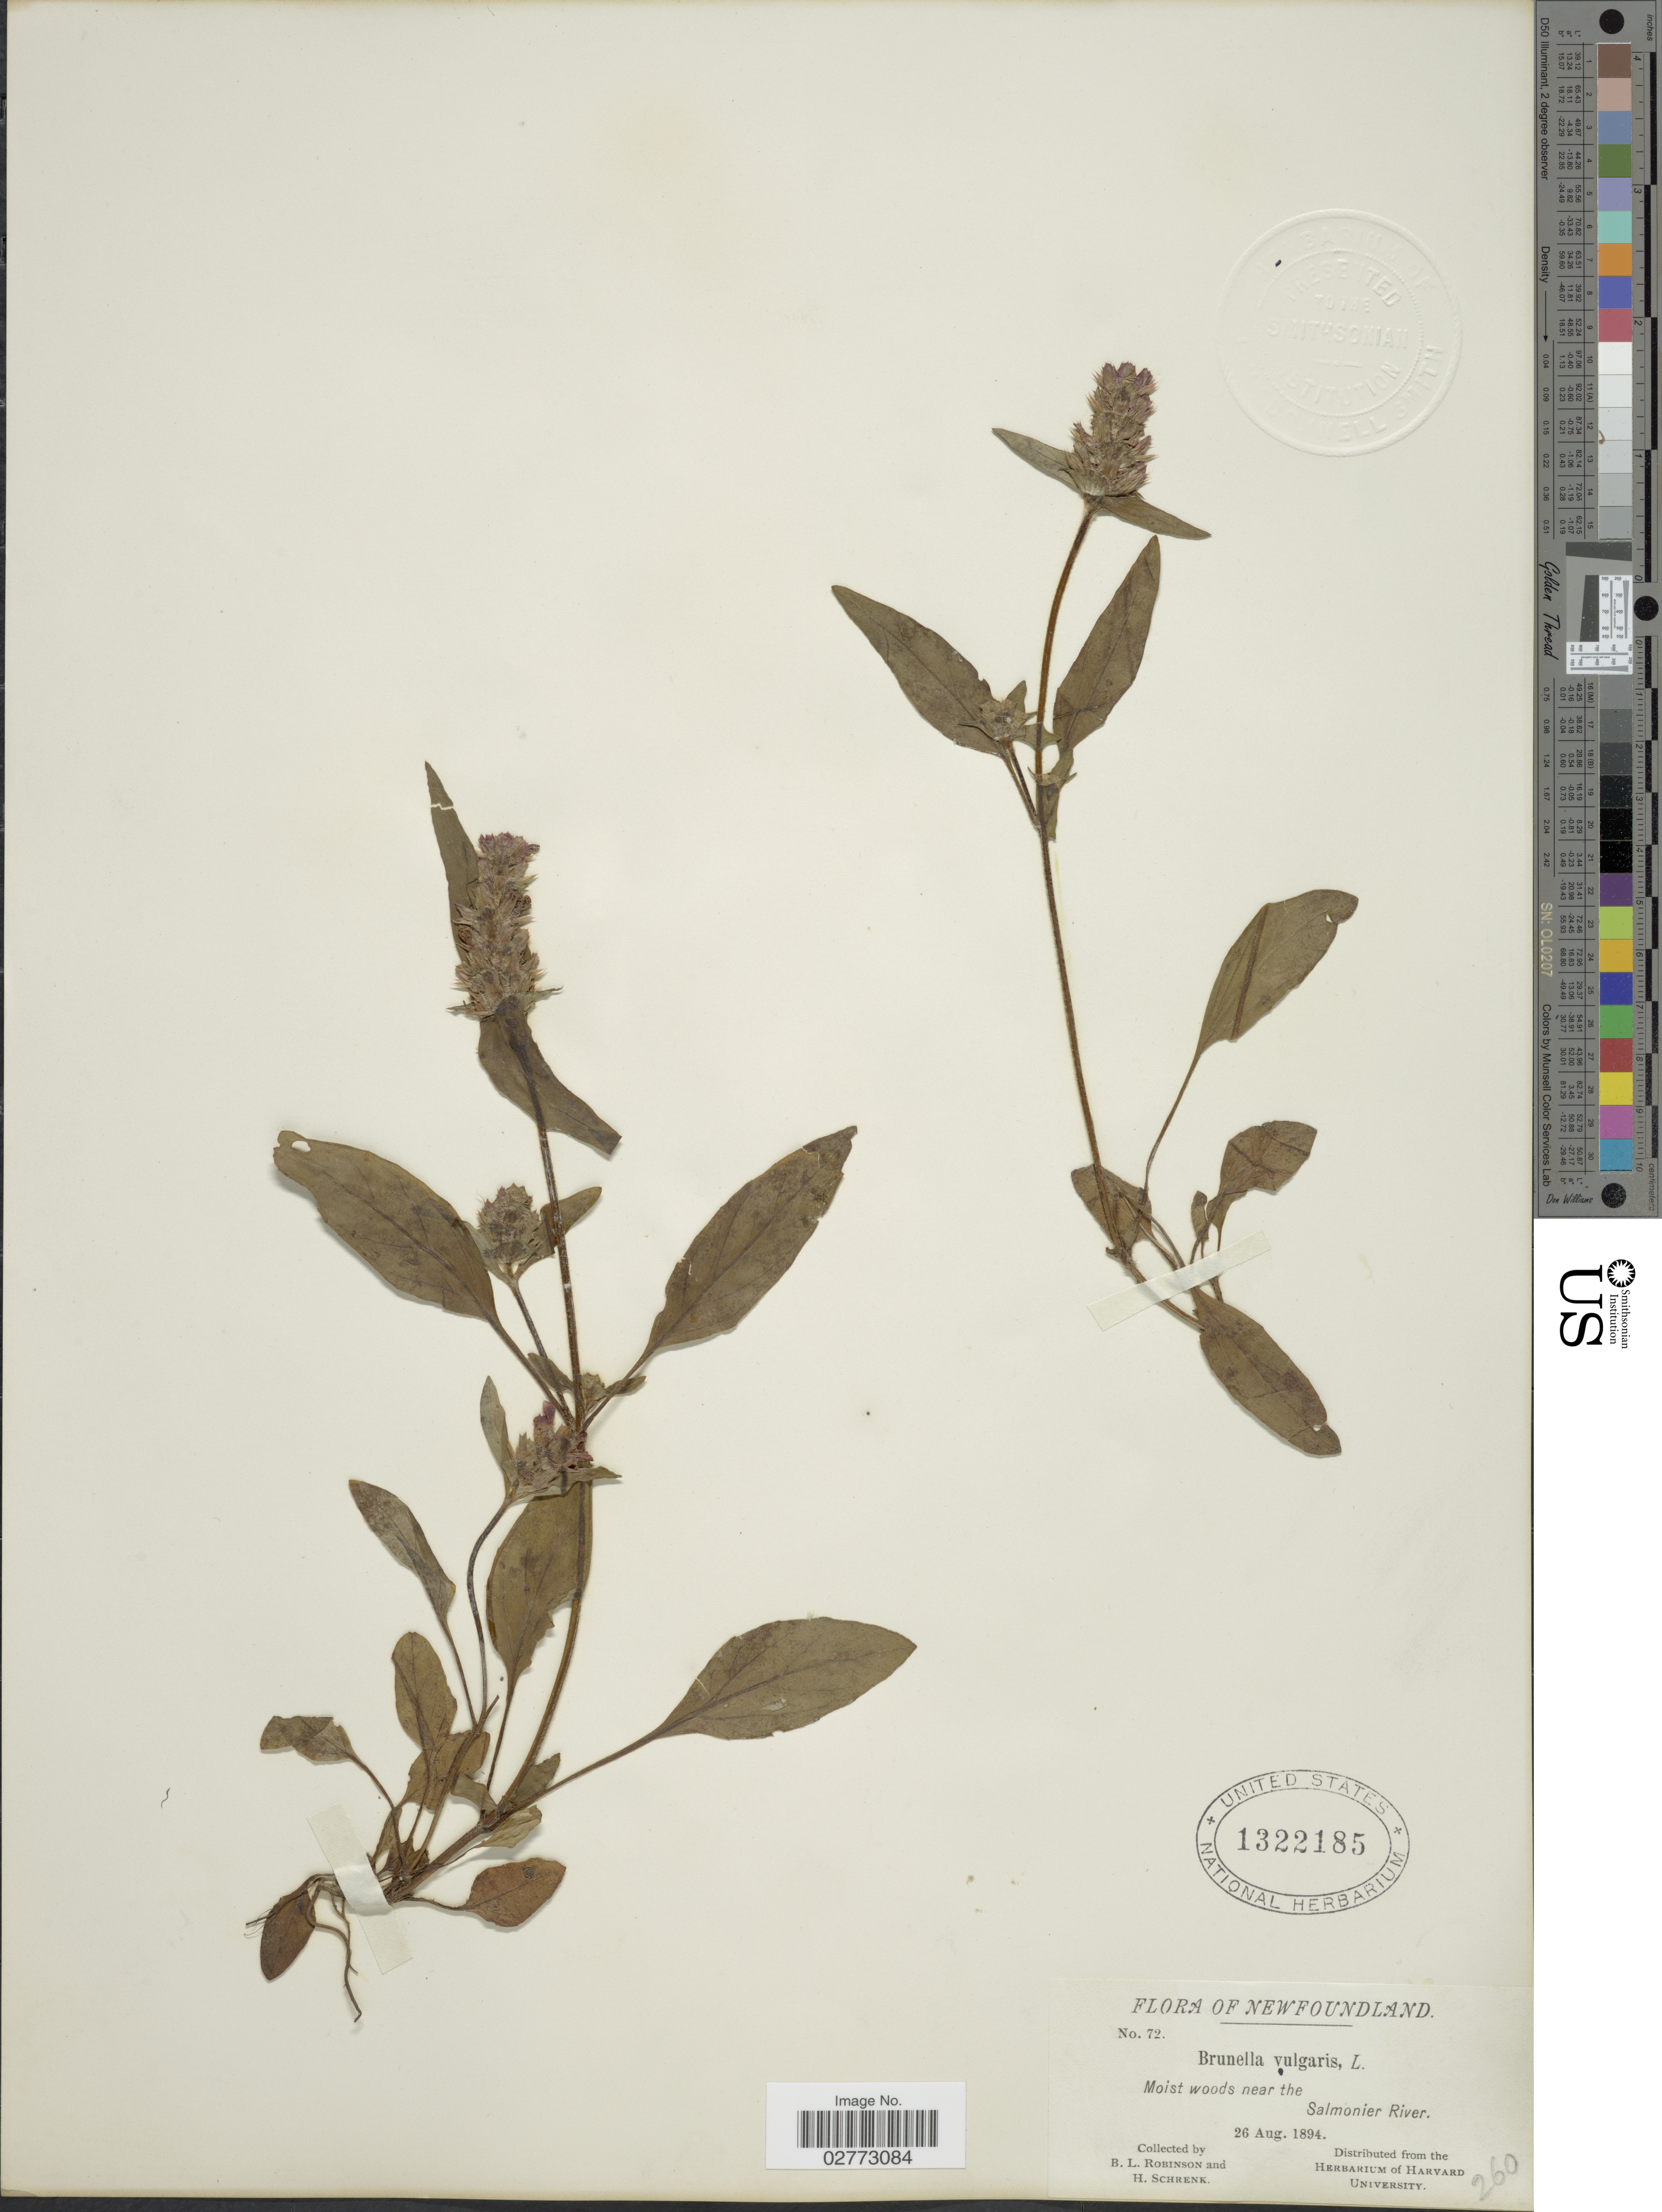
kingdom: Plantae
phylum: Tracheophyta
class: Magnoliopsida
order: Lamiales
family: Lamiaceae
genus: Prunella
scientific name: Prunella vulgaris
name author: L.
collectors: B. L. Robinson & H. v. Schrenk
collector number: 72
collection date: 1894-08-26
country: Canada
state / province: Newfoundland and Labrador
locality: Near the Salmonier River.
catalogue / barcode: US 1322185